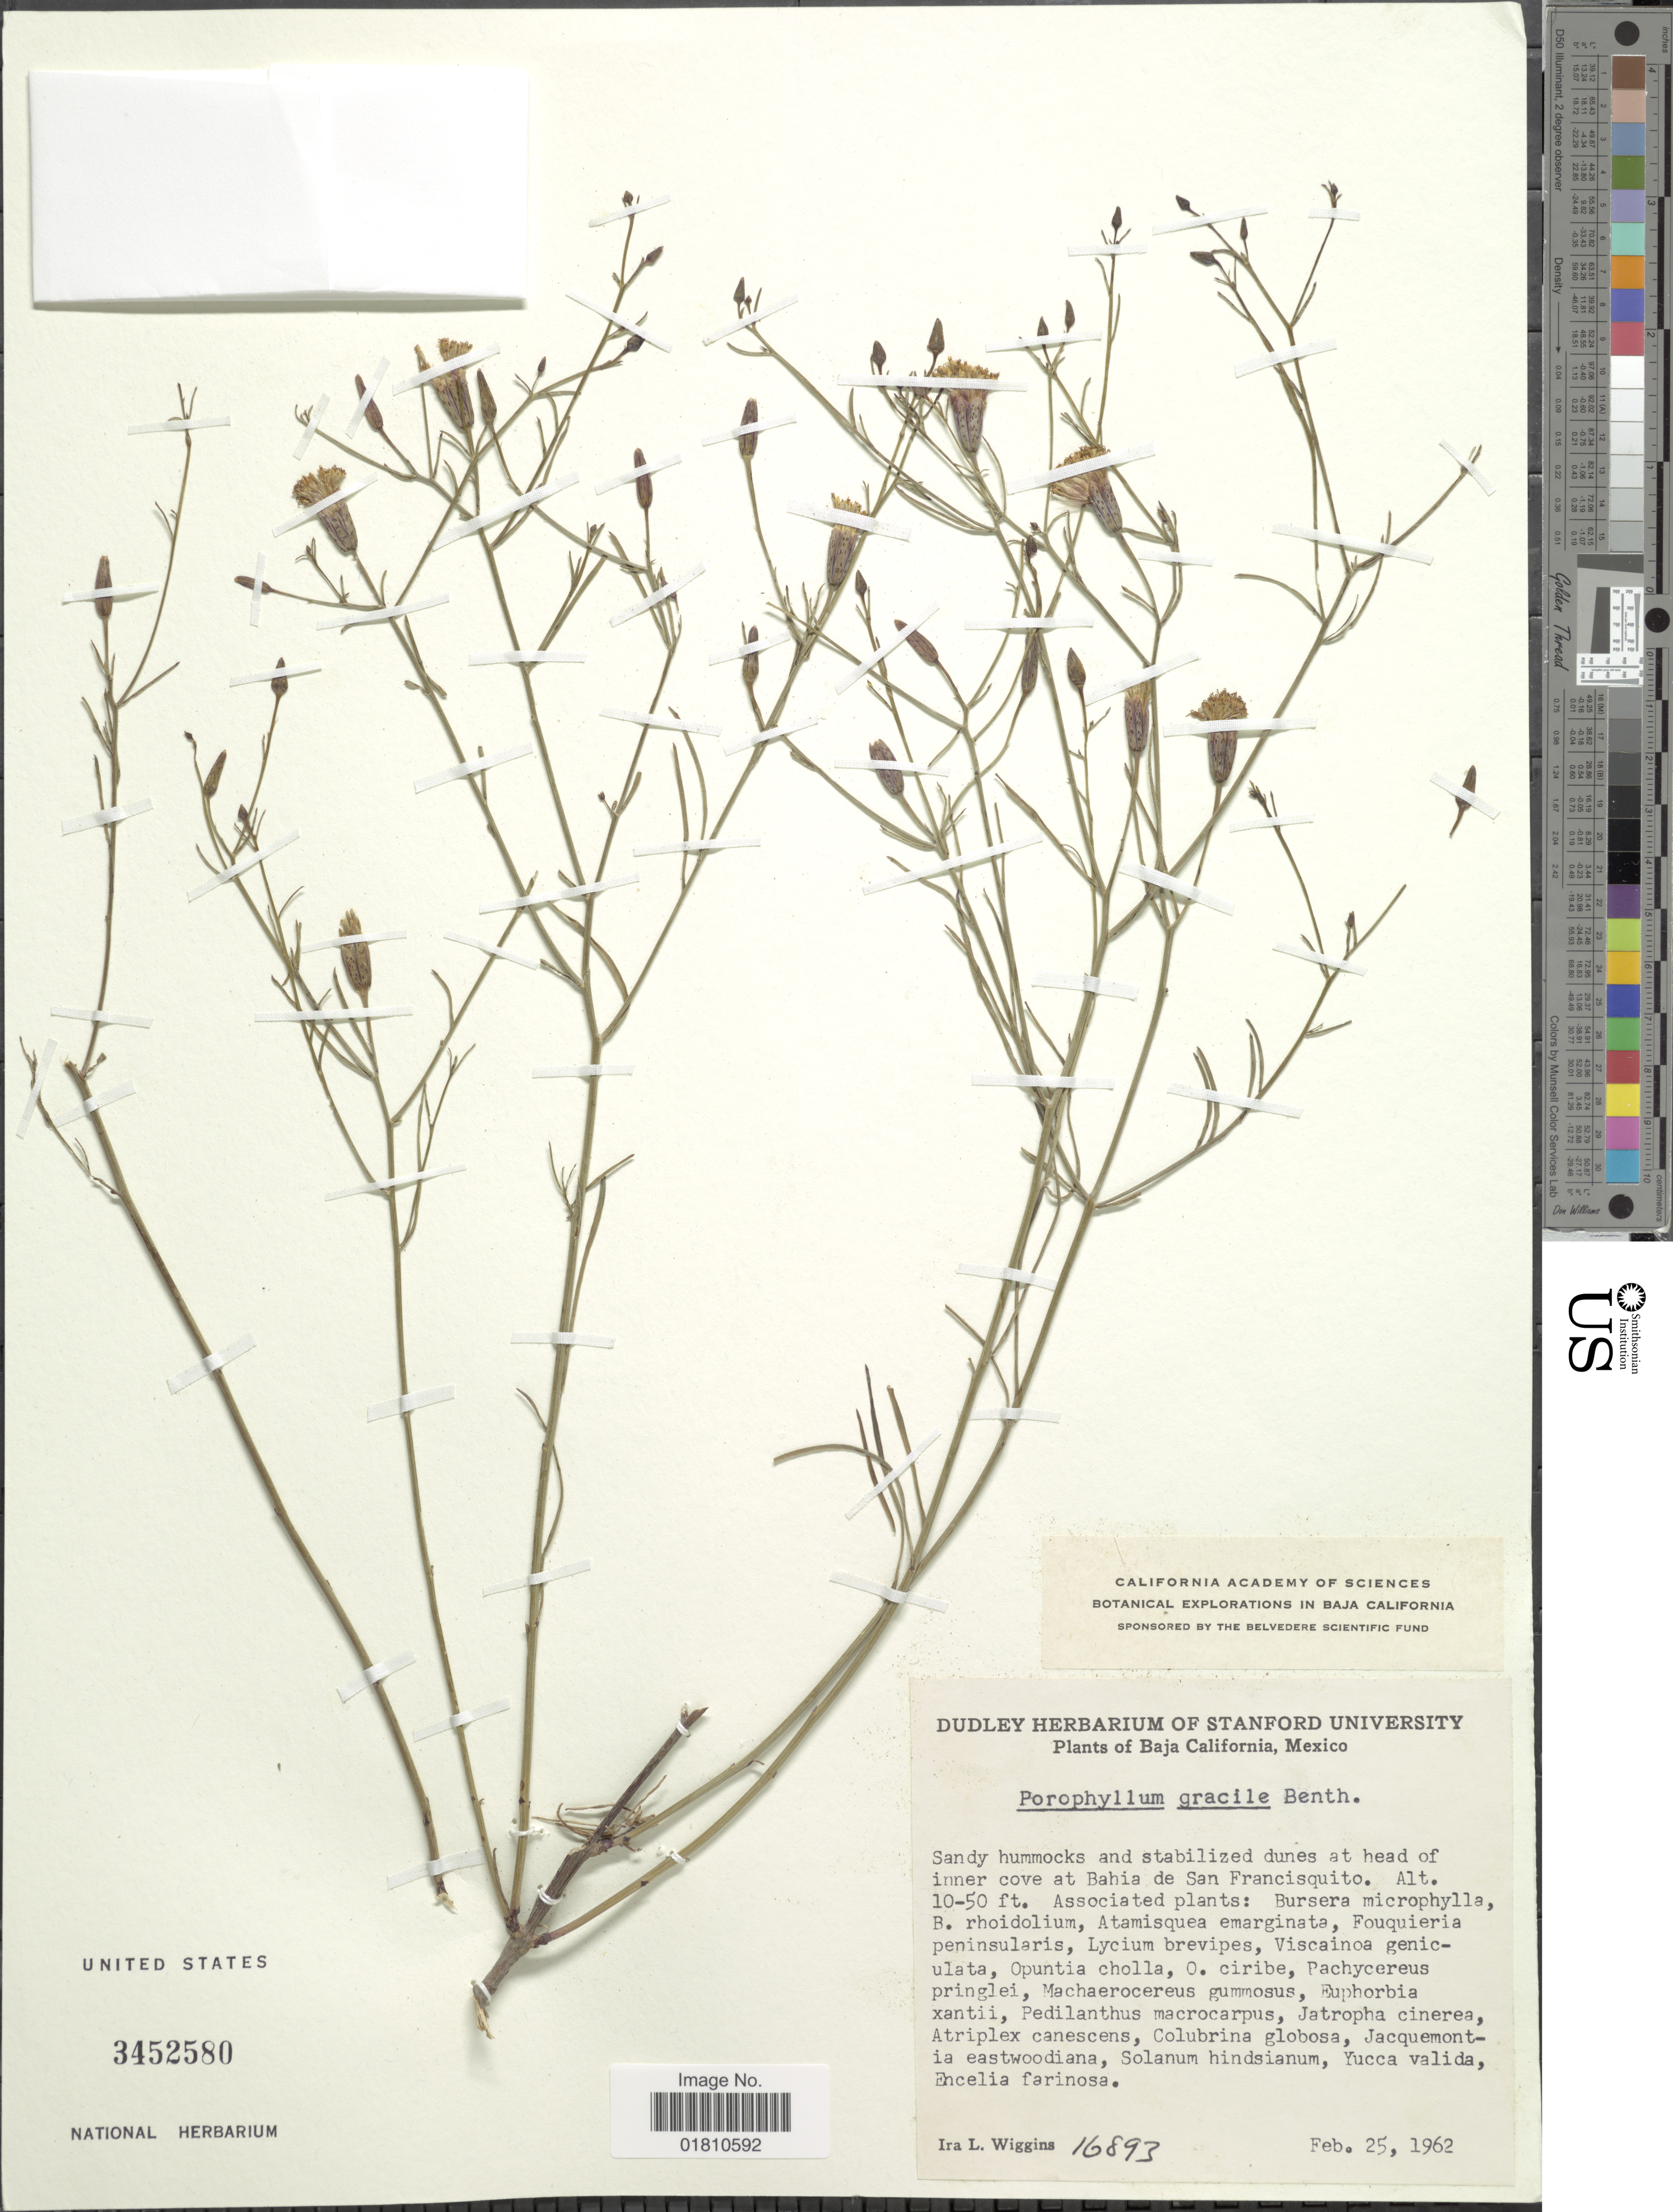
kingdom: Plantae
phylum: Tracheophyta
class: Magnoliopsida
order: Asterales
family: Asteraceae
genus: Porophyllum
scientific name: Porophyllum gracile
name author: Benth.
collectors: I. L. Wiggins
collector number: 16893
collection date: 1962-02-25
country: Mexico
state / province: Baja California Sur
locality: Sandy hummocks and stabilized dunes at head of inner cove at Bahia de San Francisquito.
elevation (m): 3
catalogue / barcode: US 3452580